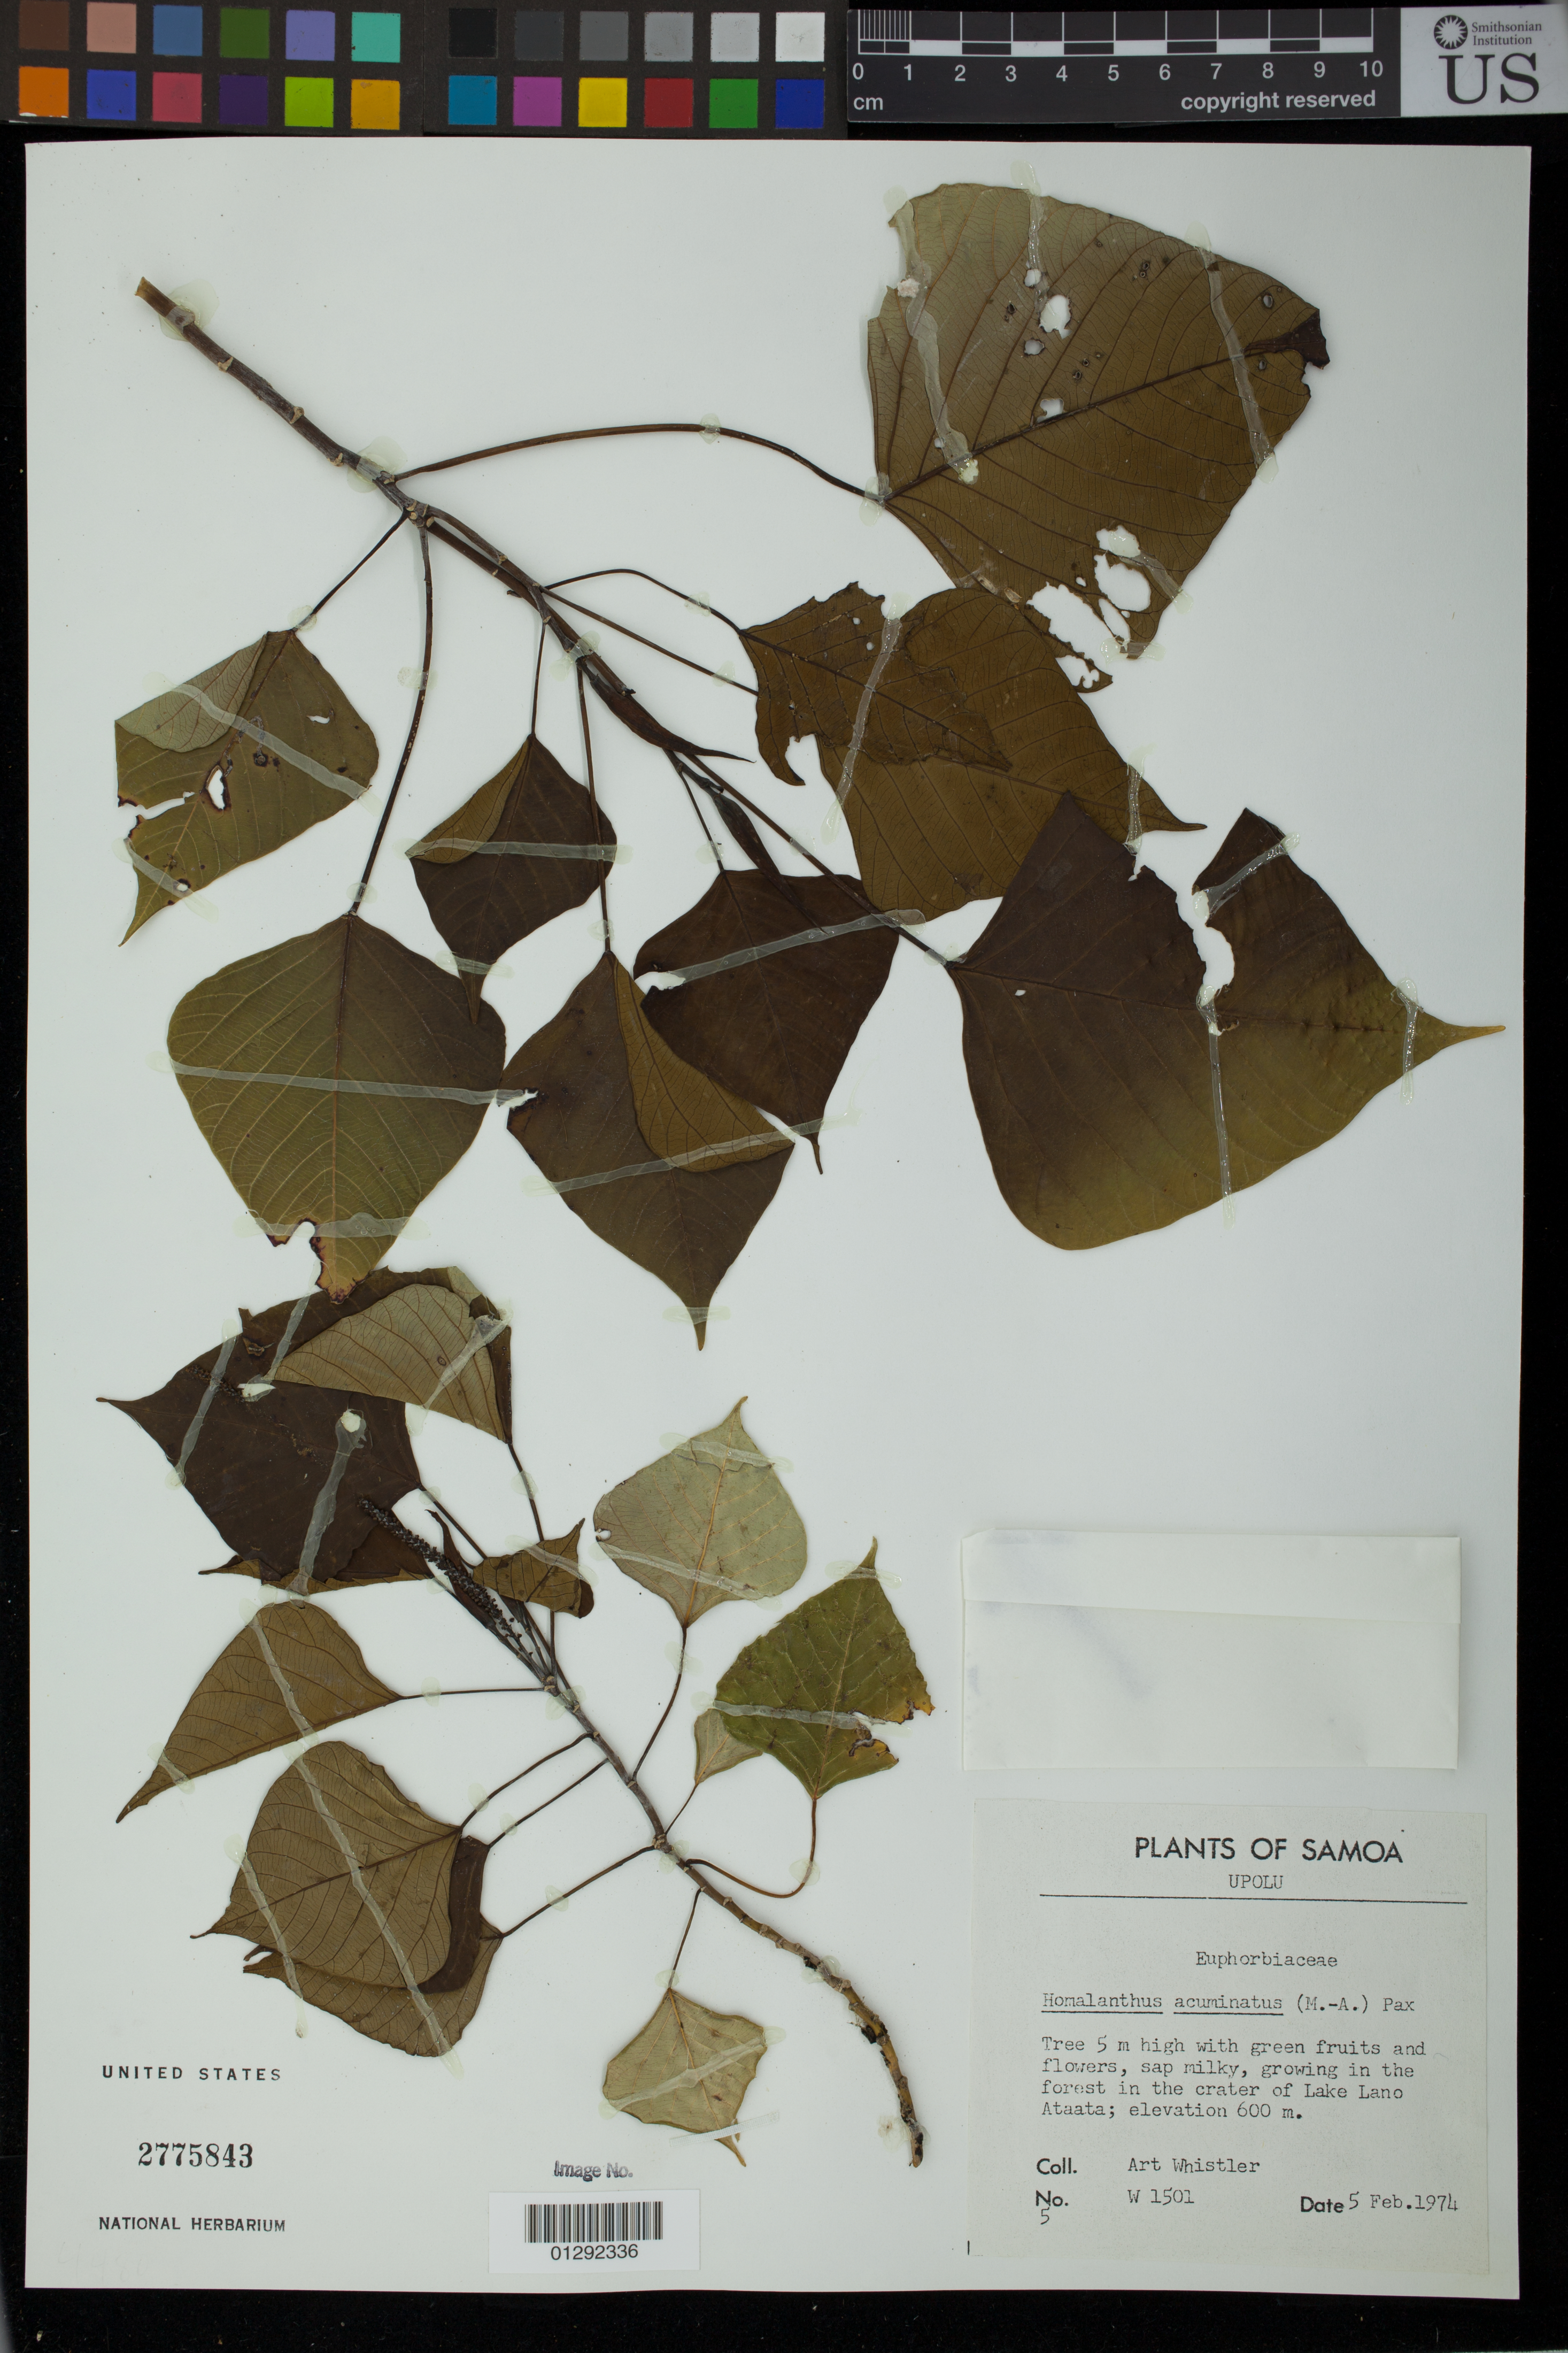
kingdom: Plantae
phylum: Tracheophyta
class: Magnoliopsida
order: Malpighiales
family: Euphorbiaceae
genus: Homalanthus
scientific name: Homalanthus acuminatus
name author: (Müll. Arg.) Pax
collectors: A. Whistler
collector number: W 1501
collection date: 1974-02-05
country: Samoa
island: Upolu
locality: In the forest in the crater of Lake Lano Ataata [Atata]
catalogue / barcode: US 2775843